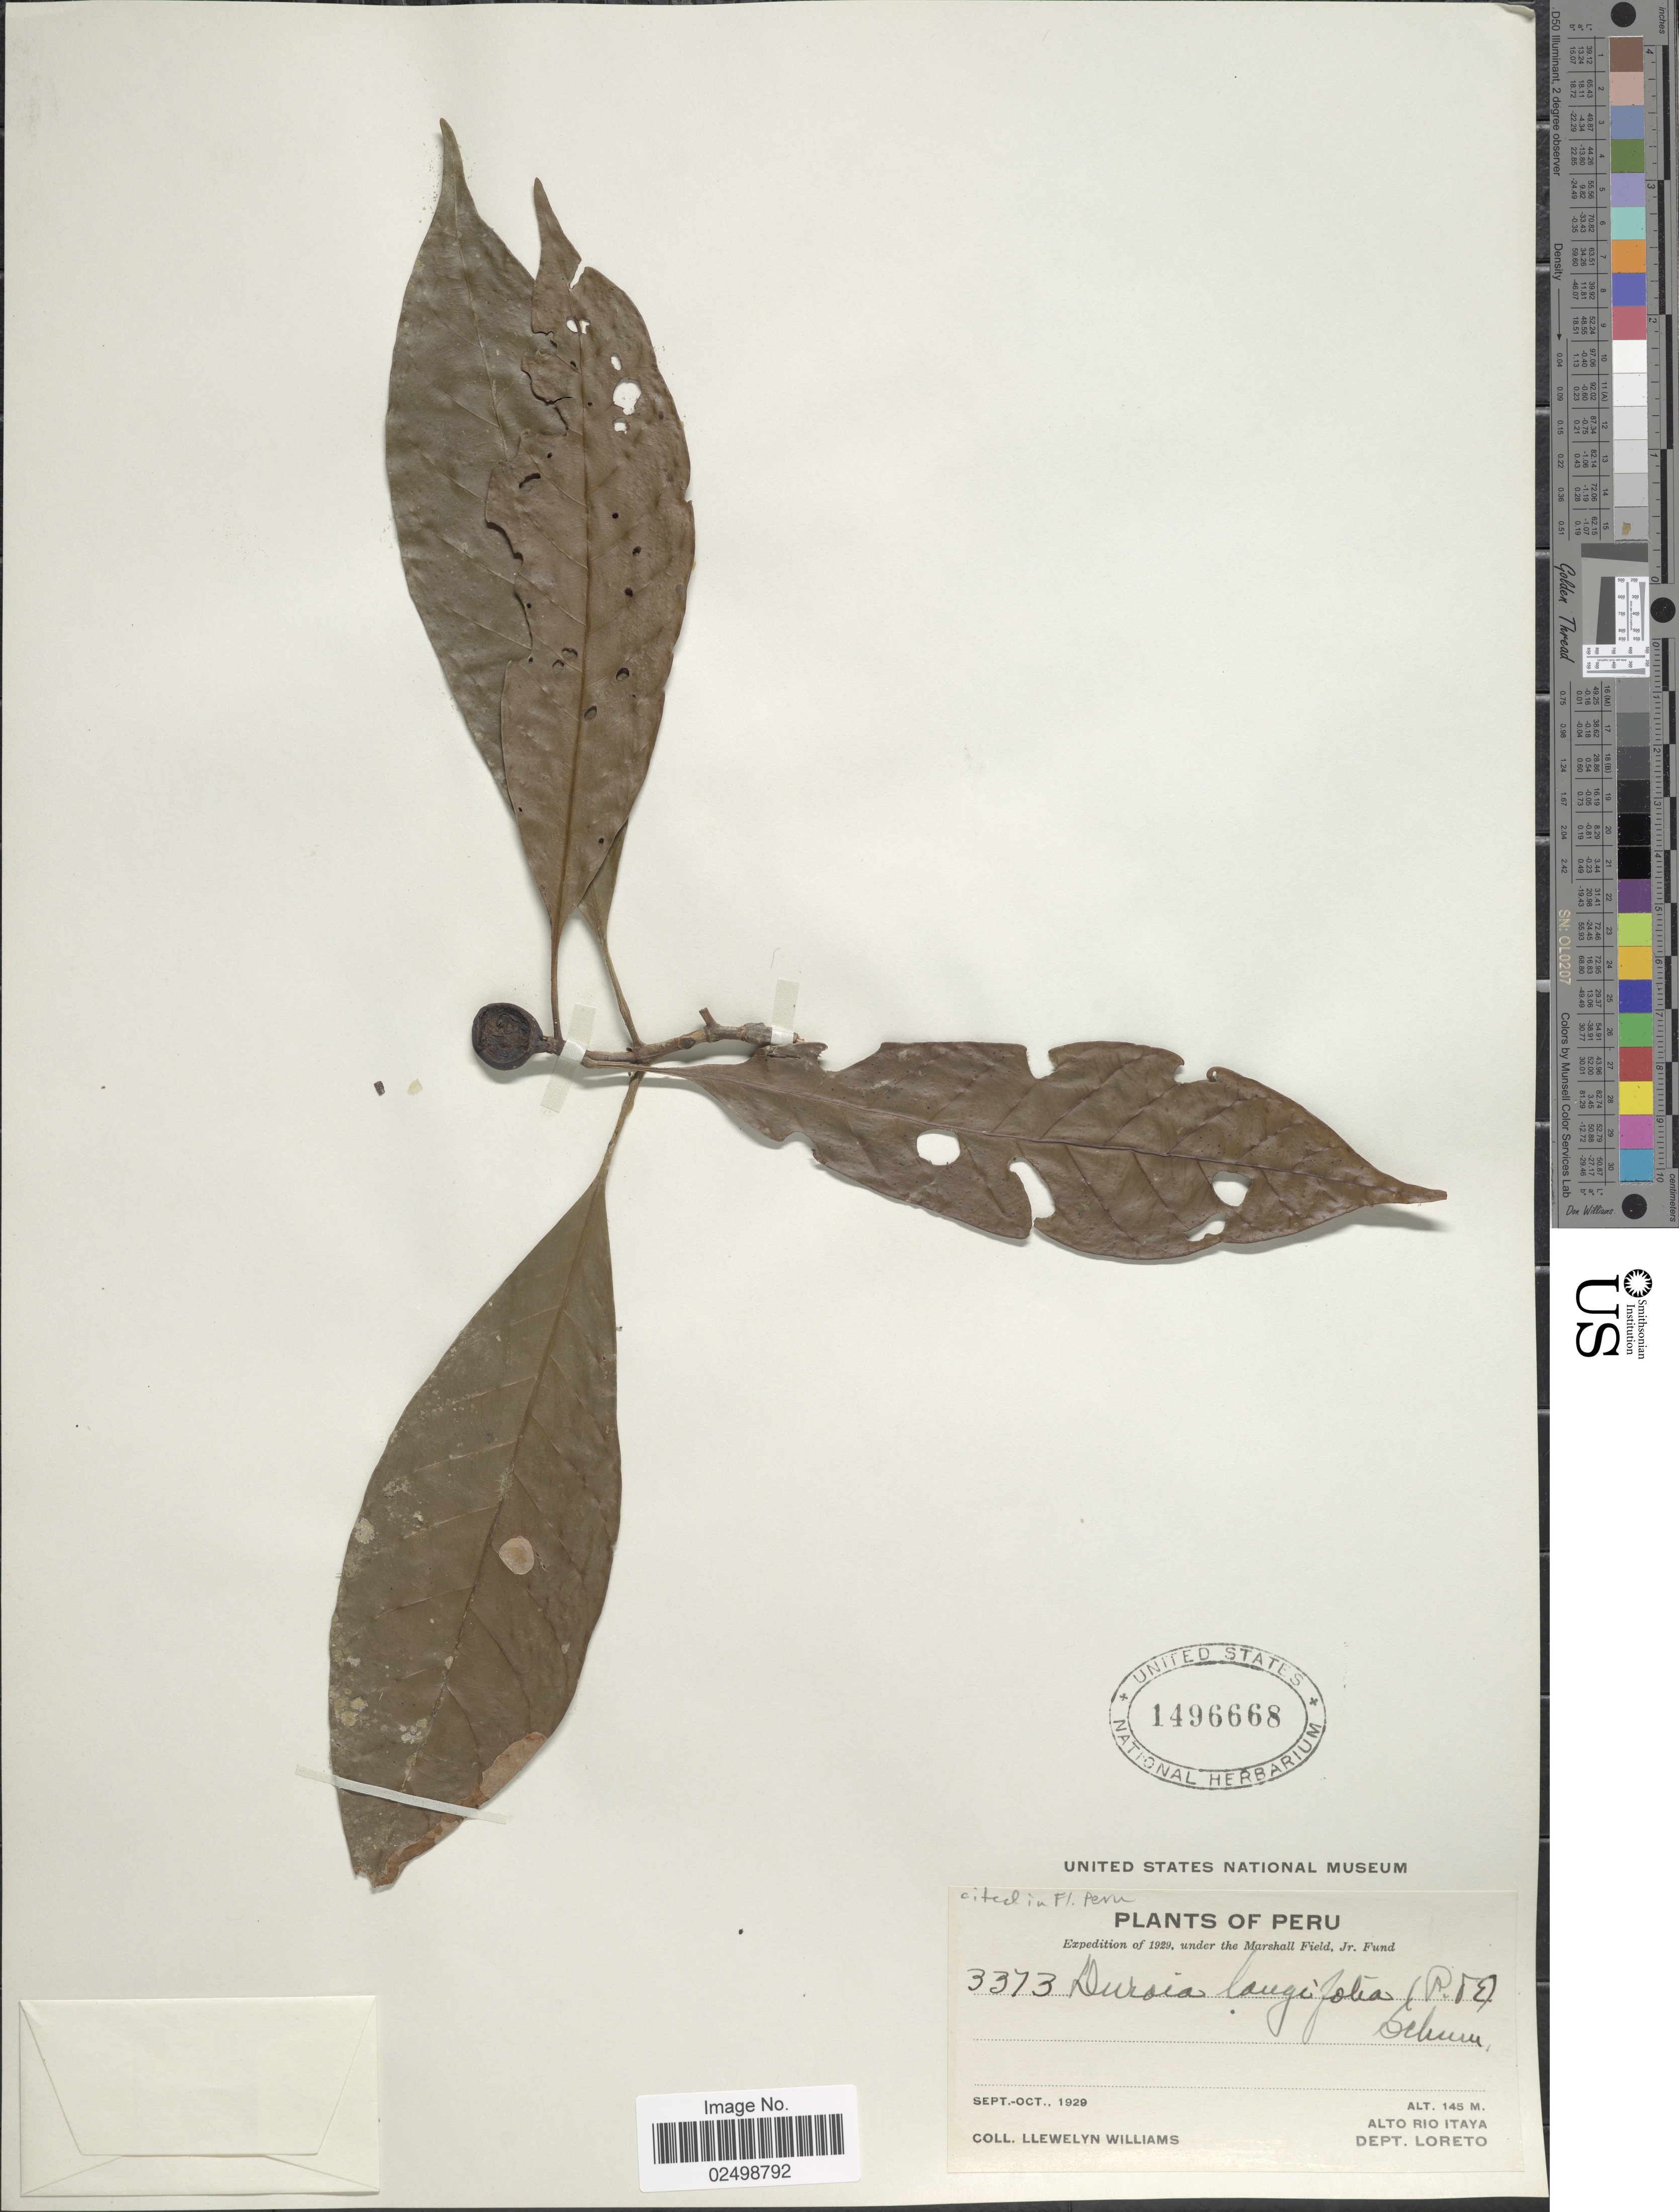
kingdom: Plantae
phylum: Tracheophyta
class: Magnoliopsida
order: Gentianales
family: Rubiaceae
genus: Duroia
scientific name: Duroia longifolia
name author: K. Schum.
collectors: Ll. Williams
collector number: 3373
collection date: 1929-09/1929-10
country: Peru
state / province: Loreto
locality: Alto Rio Itaya, Dept. Loreto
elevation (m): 145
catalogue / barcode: US 1496668